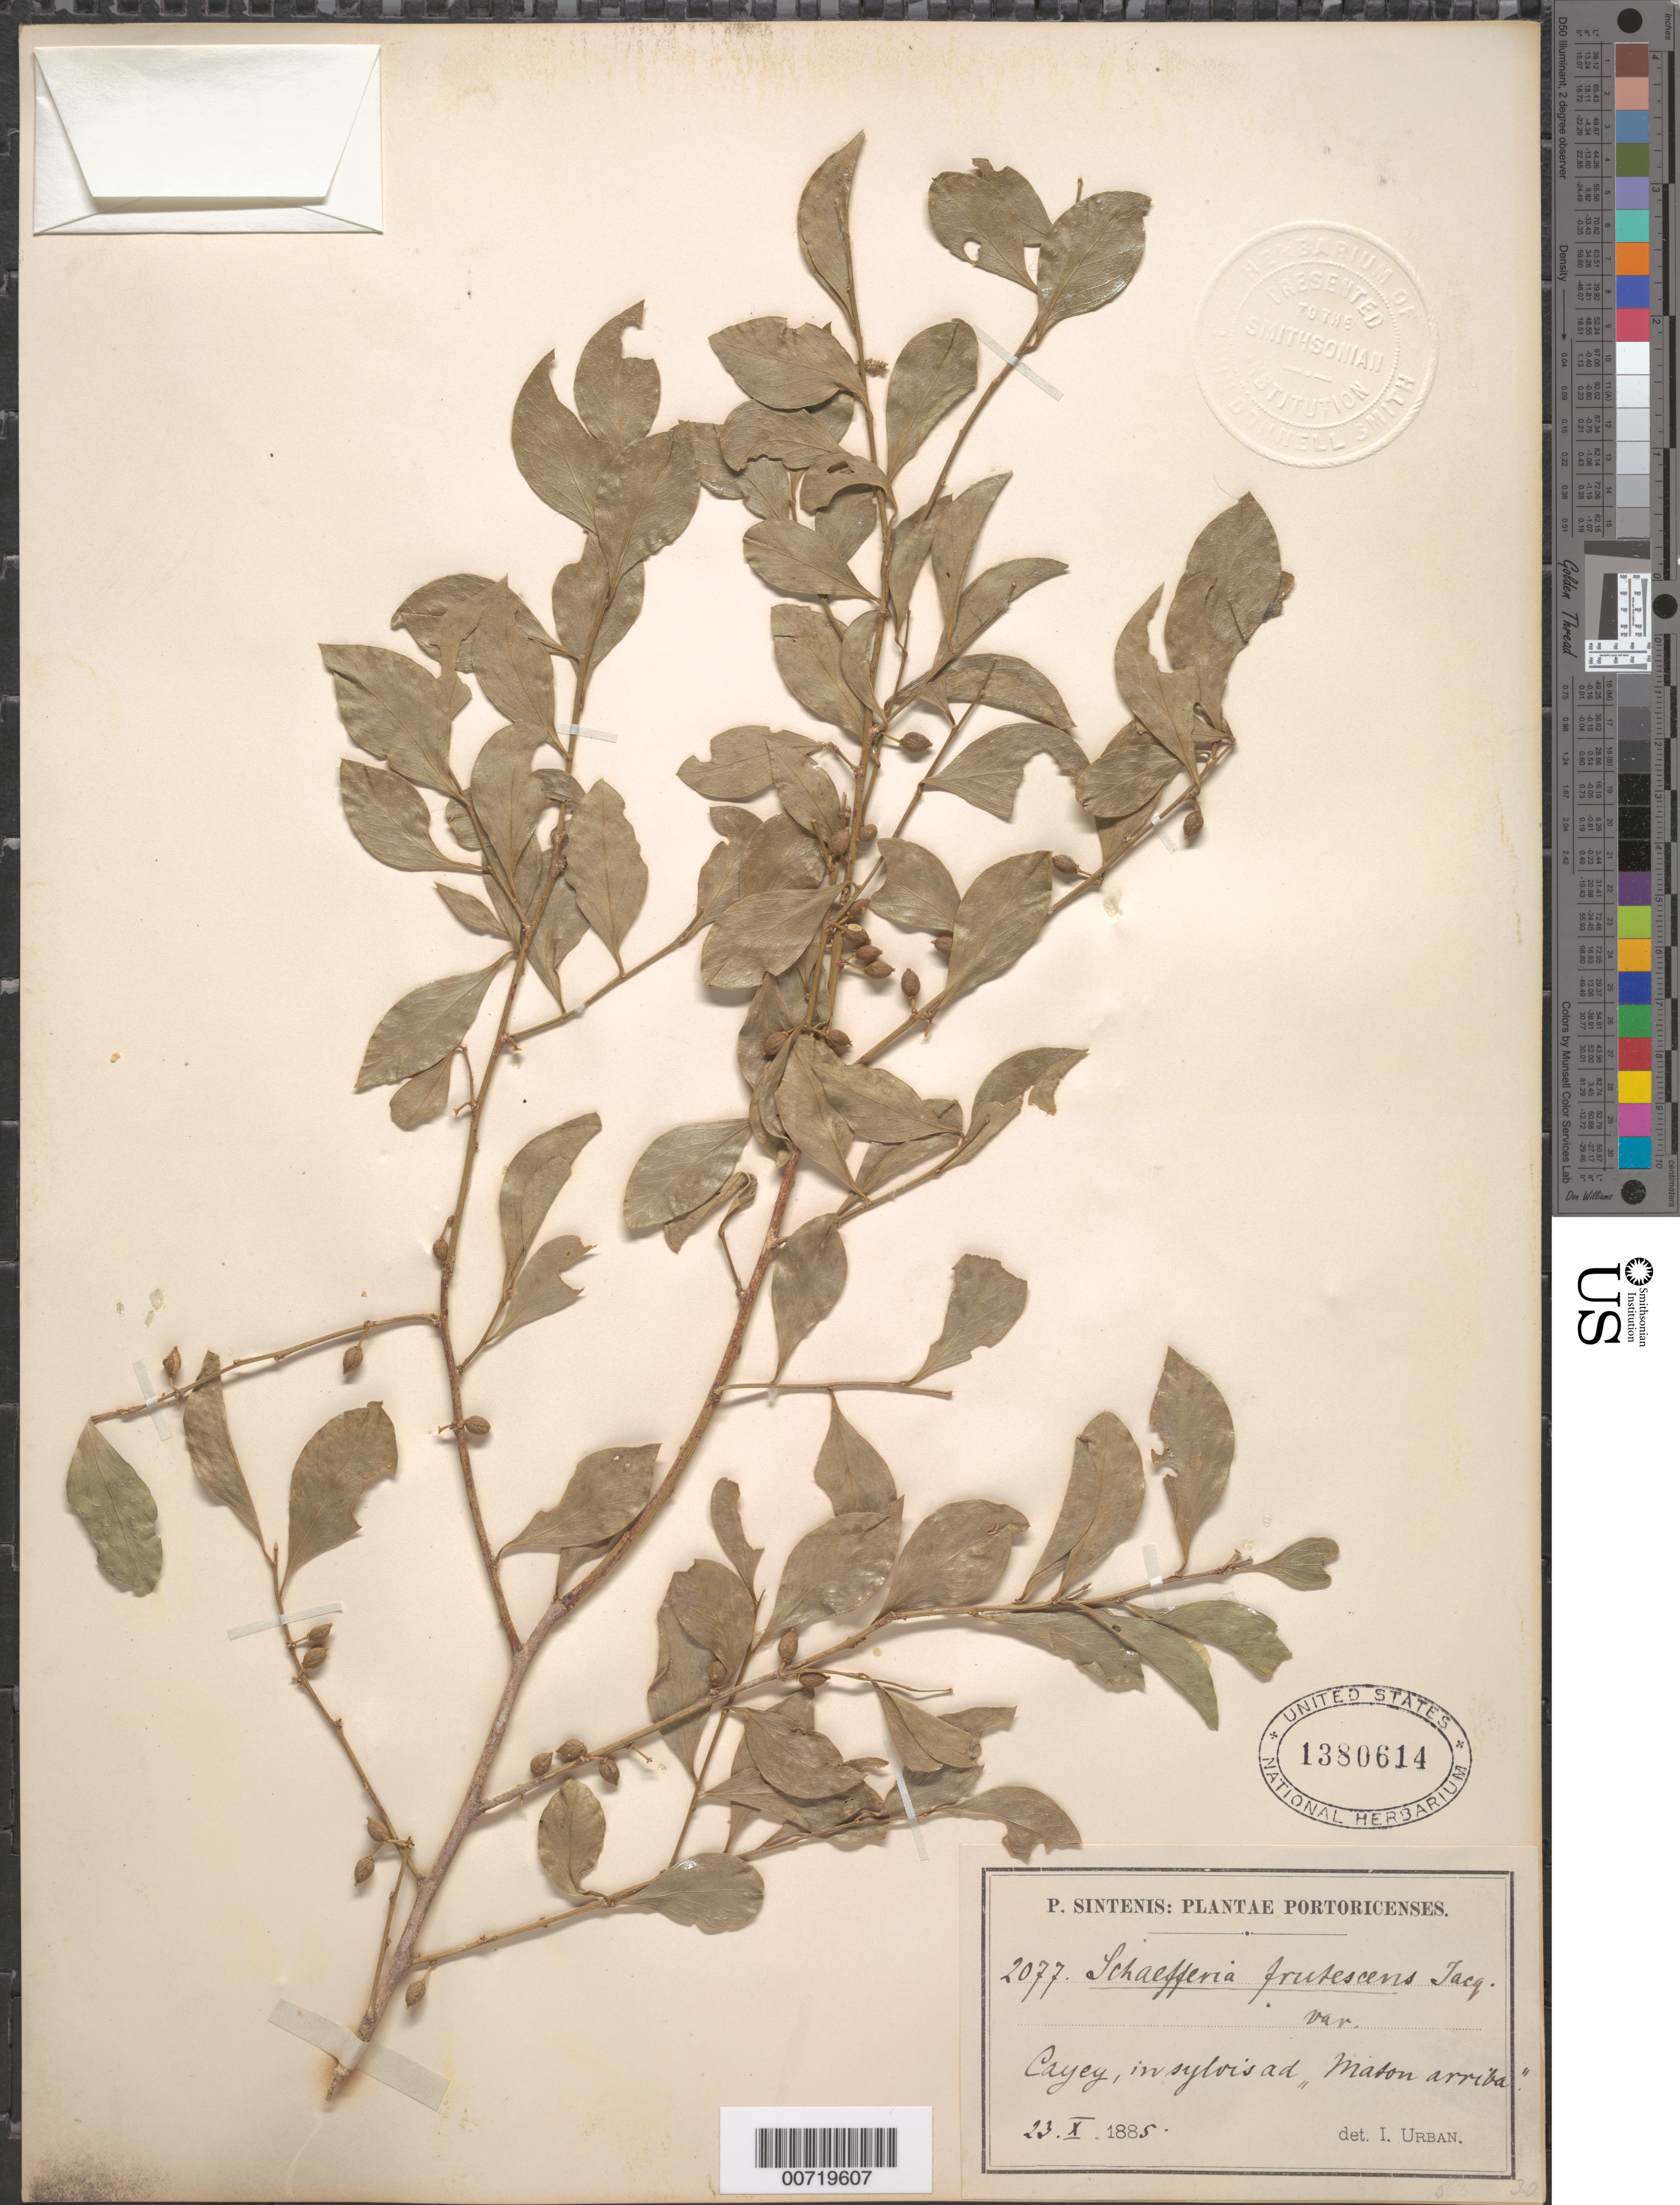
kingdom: Plantae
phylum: Tracheophyta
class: Magnoliopsida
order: Celastrales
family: Celastraceae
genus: Schaefferia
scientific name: Schaefferia frutescens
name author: Jacq.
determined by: Urban, Ignatz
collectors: P. Sintenis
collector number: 2077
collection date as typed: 23 Oct 1885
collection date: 1885-10-23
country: Puerto Rico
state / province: Cayey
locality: Maton arriba"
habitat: In sylvis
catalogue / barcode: US 1380614